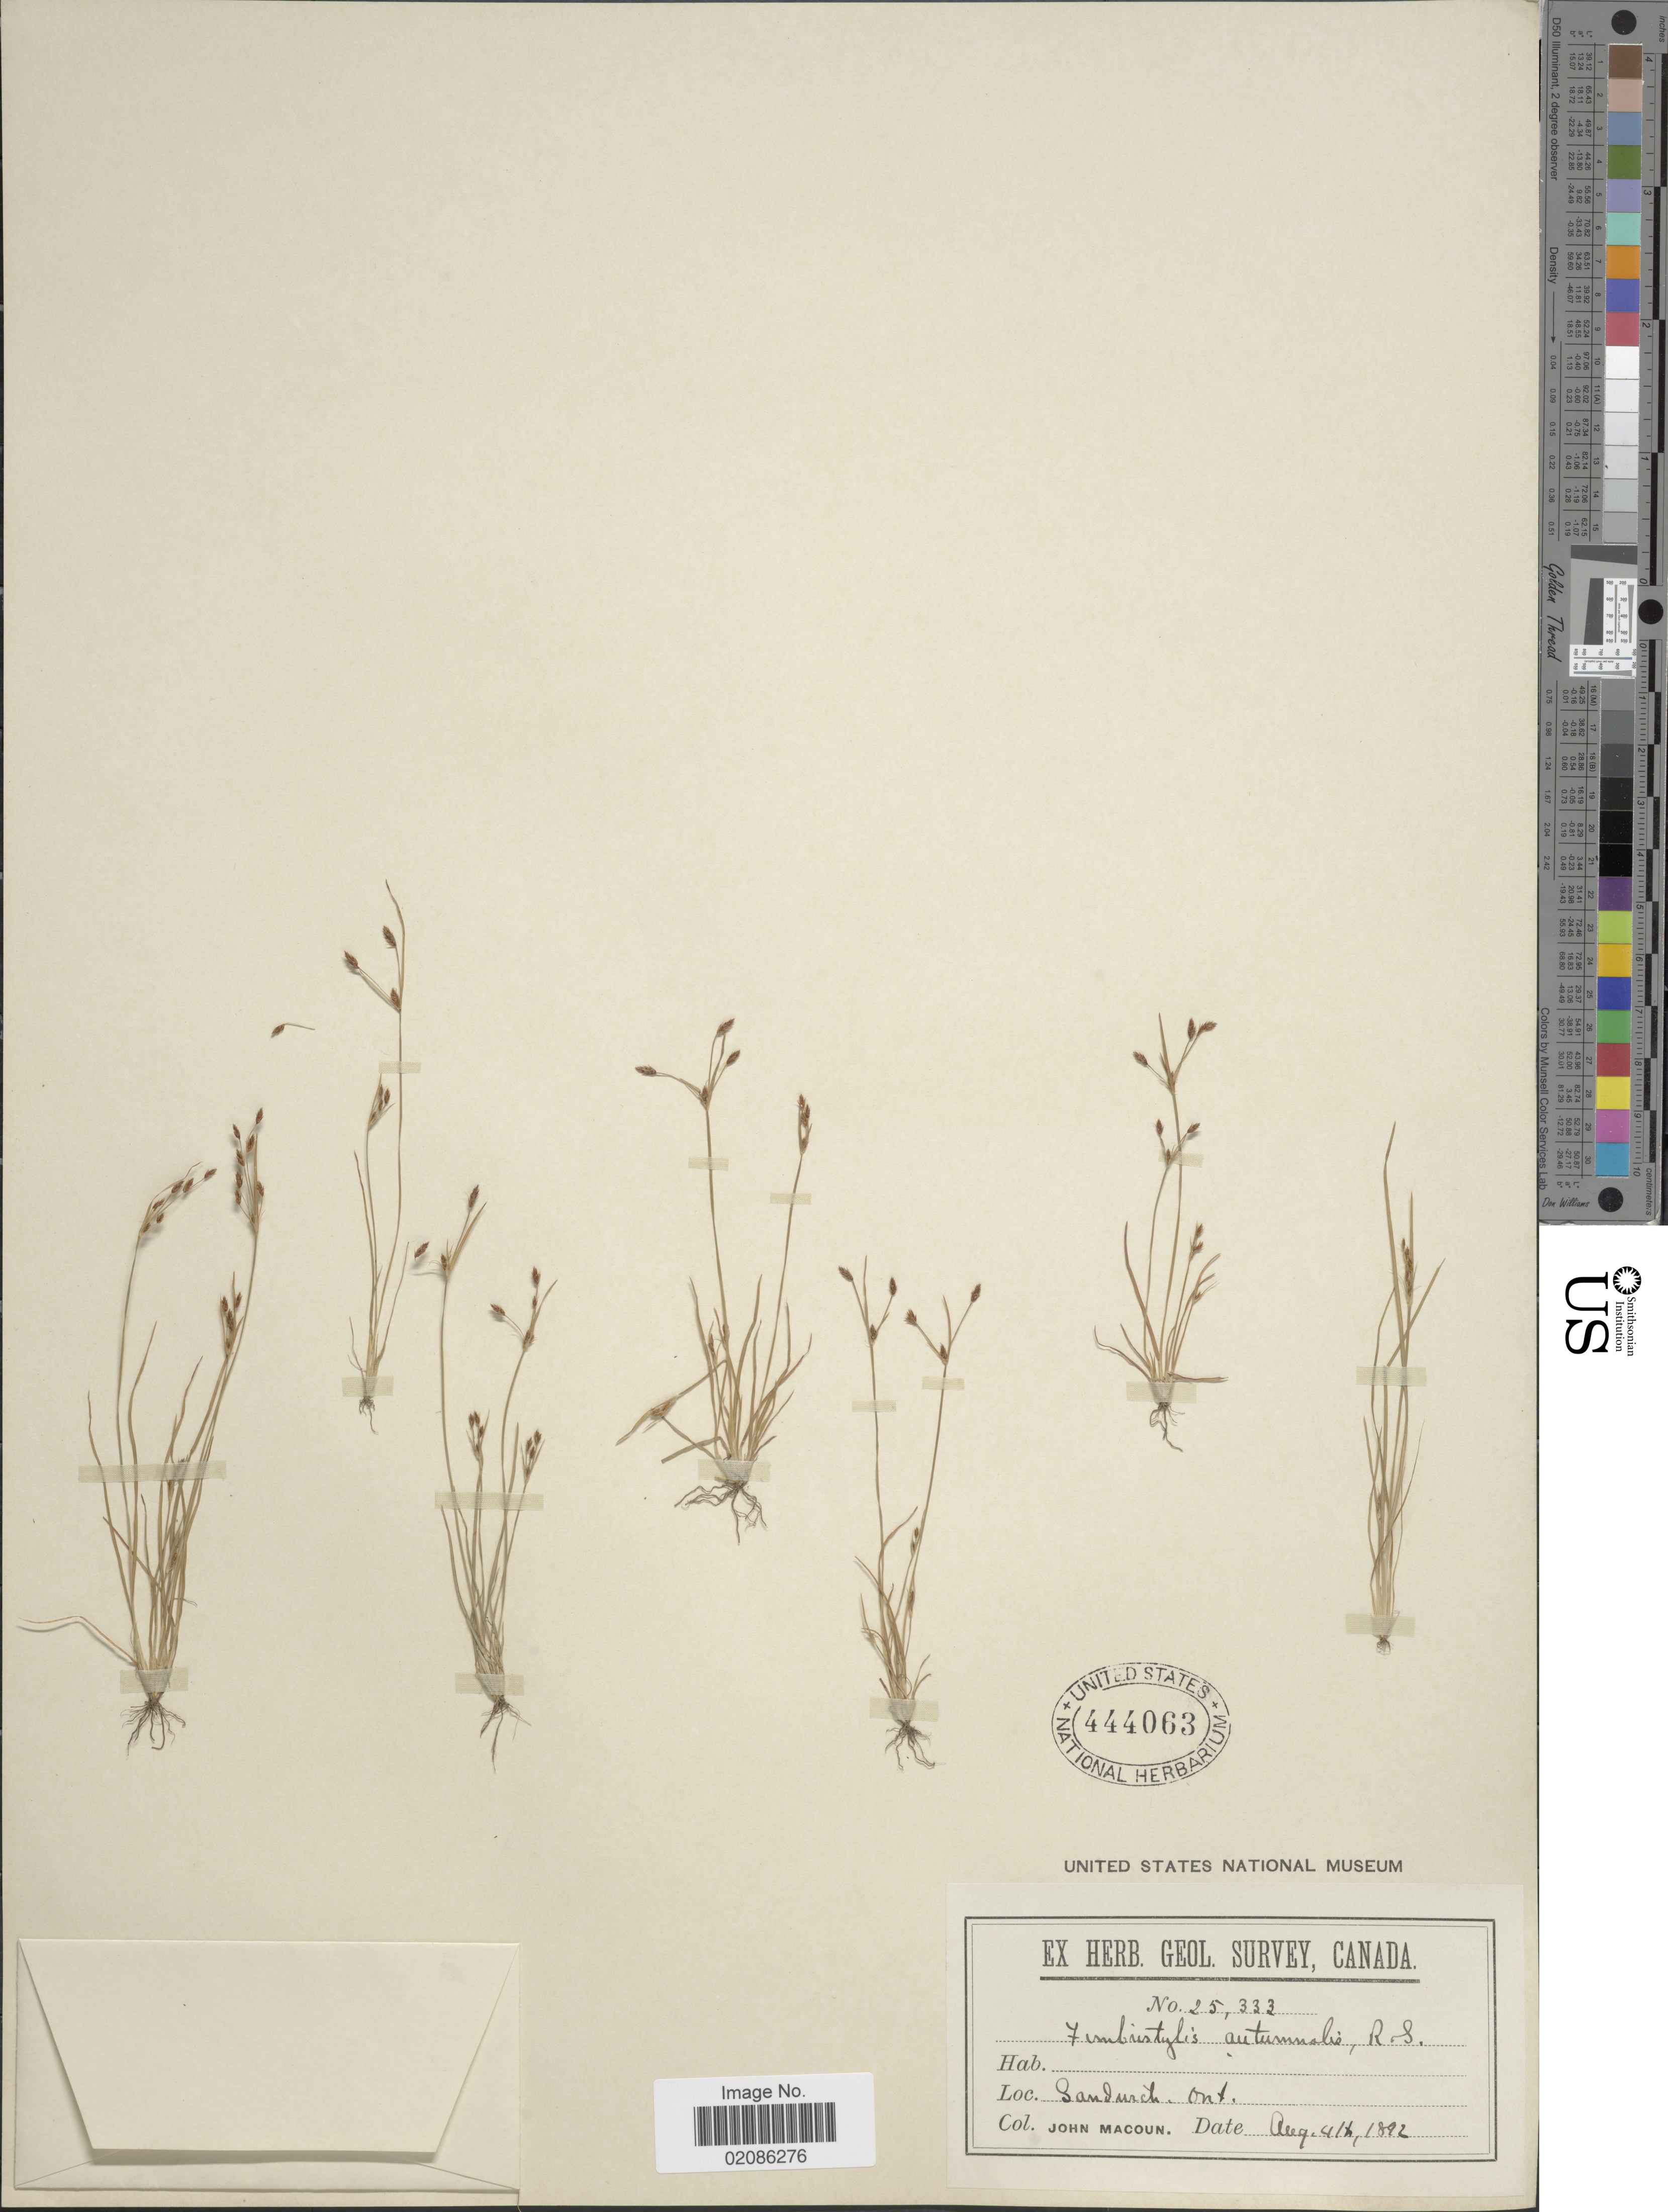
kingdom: Plantae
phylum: Tracheophyta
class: Liliopsida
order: Poales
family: Cyperaceae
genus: Fimbristylis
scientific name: Fimbristylis autumnalis (L.) Roem. & Schult.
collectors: J. Macoun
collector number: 25333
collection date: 1892-08-04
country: Canada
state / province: Ontario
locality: Sandurch, Ont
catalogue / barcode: US 444063